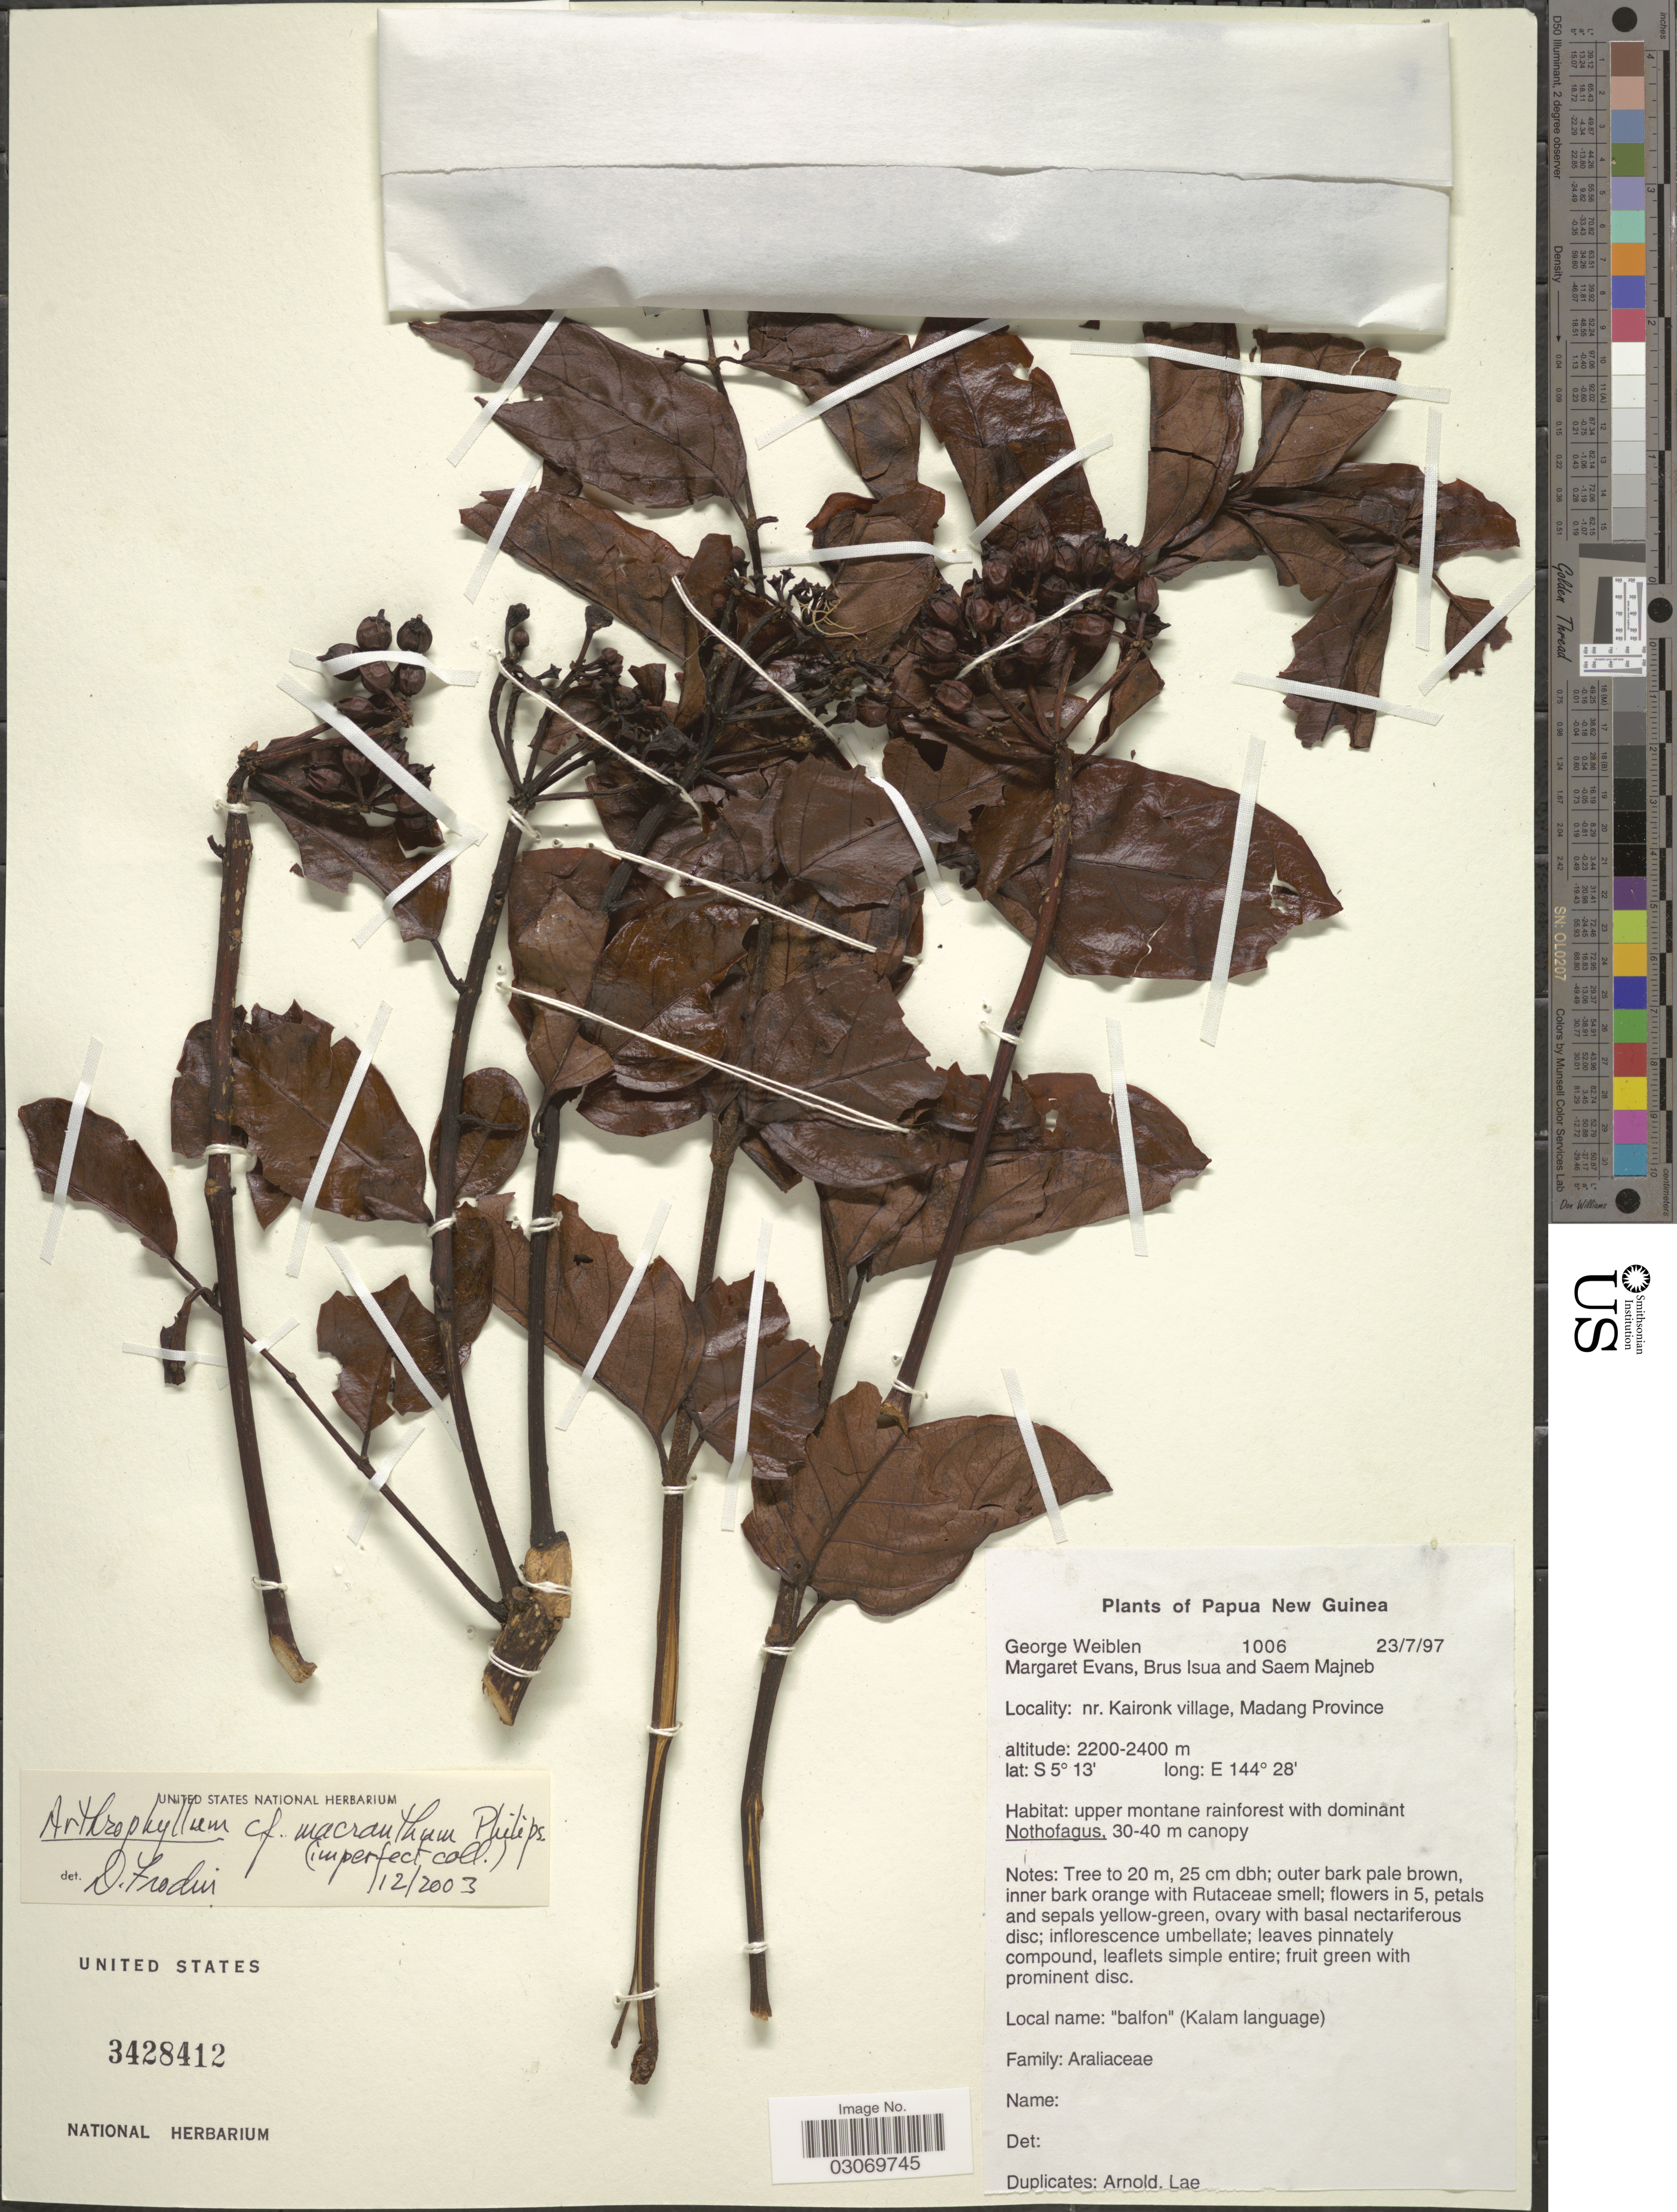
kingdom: Plantae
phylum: Tracheophyta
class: Magnoliopsida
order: Apiales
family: Araliaceae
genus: Arthrophyllum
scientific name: Arthrophyllum macranthum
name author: Philipson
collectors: G. D. Weiblen, M. Evans, B. Isua & S. Majneb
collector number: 1006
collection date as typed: Transcribed d/m/y: 23/7/97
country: Papua New Guinea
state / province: Madang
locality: Nr. Kaironk village, Madang Province.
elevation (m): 2200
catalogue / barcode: US 3428412